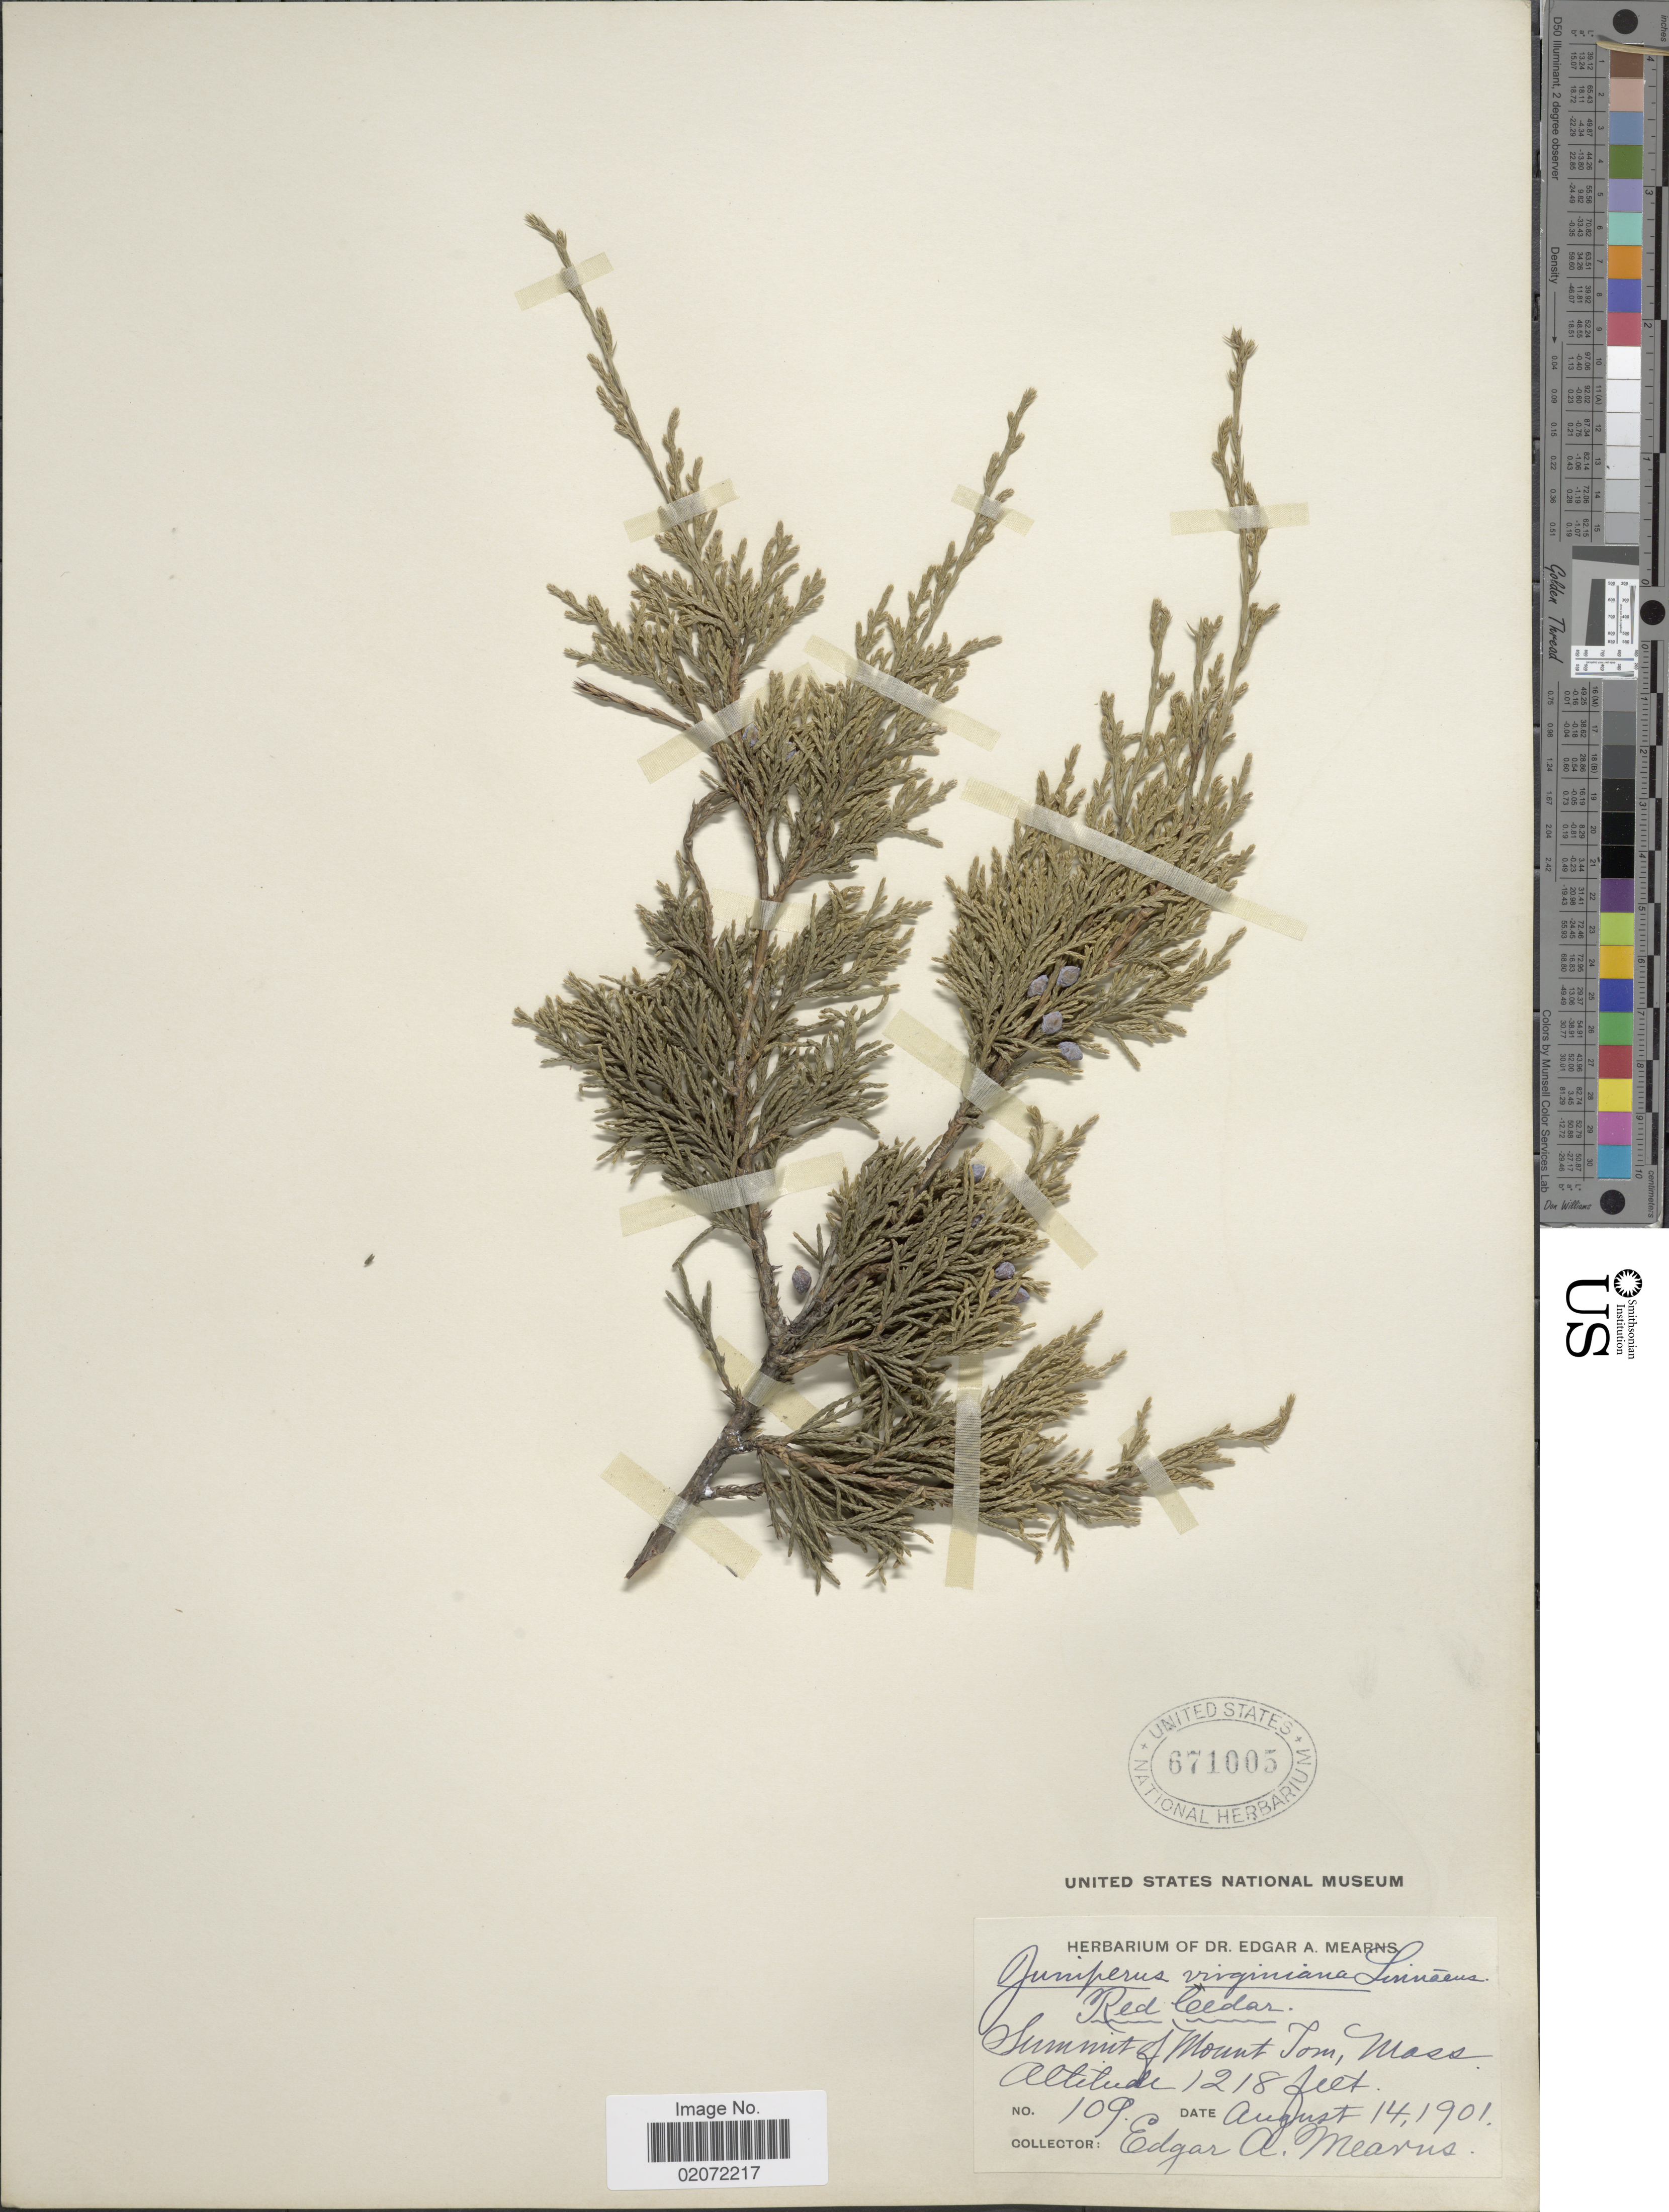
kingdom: Plantae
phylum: Tracheophyta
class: Pinopsida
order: Pinales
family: Cupressaceae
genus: Juniperus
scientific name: Juniperus virginiana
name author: L.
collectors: E. A. Mearns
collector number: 109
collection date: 1901-08-14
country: United States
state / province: Massachusetts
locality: Summit of Mount Tom, Mass.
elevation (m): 371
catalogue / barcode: US 671005